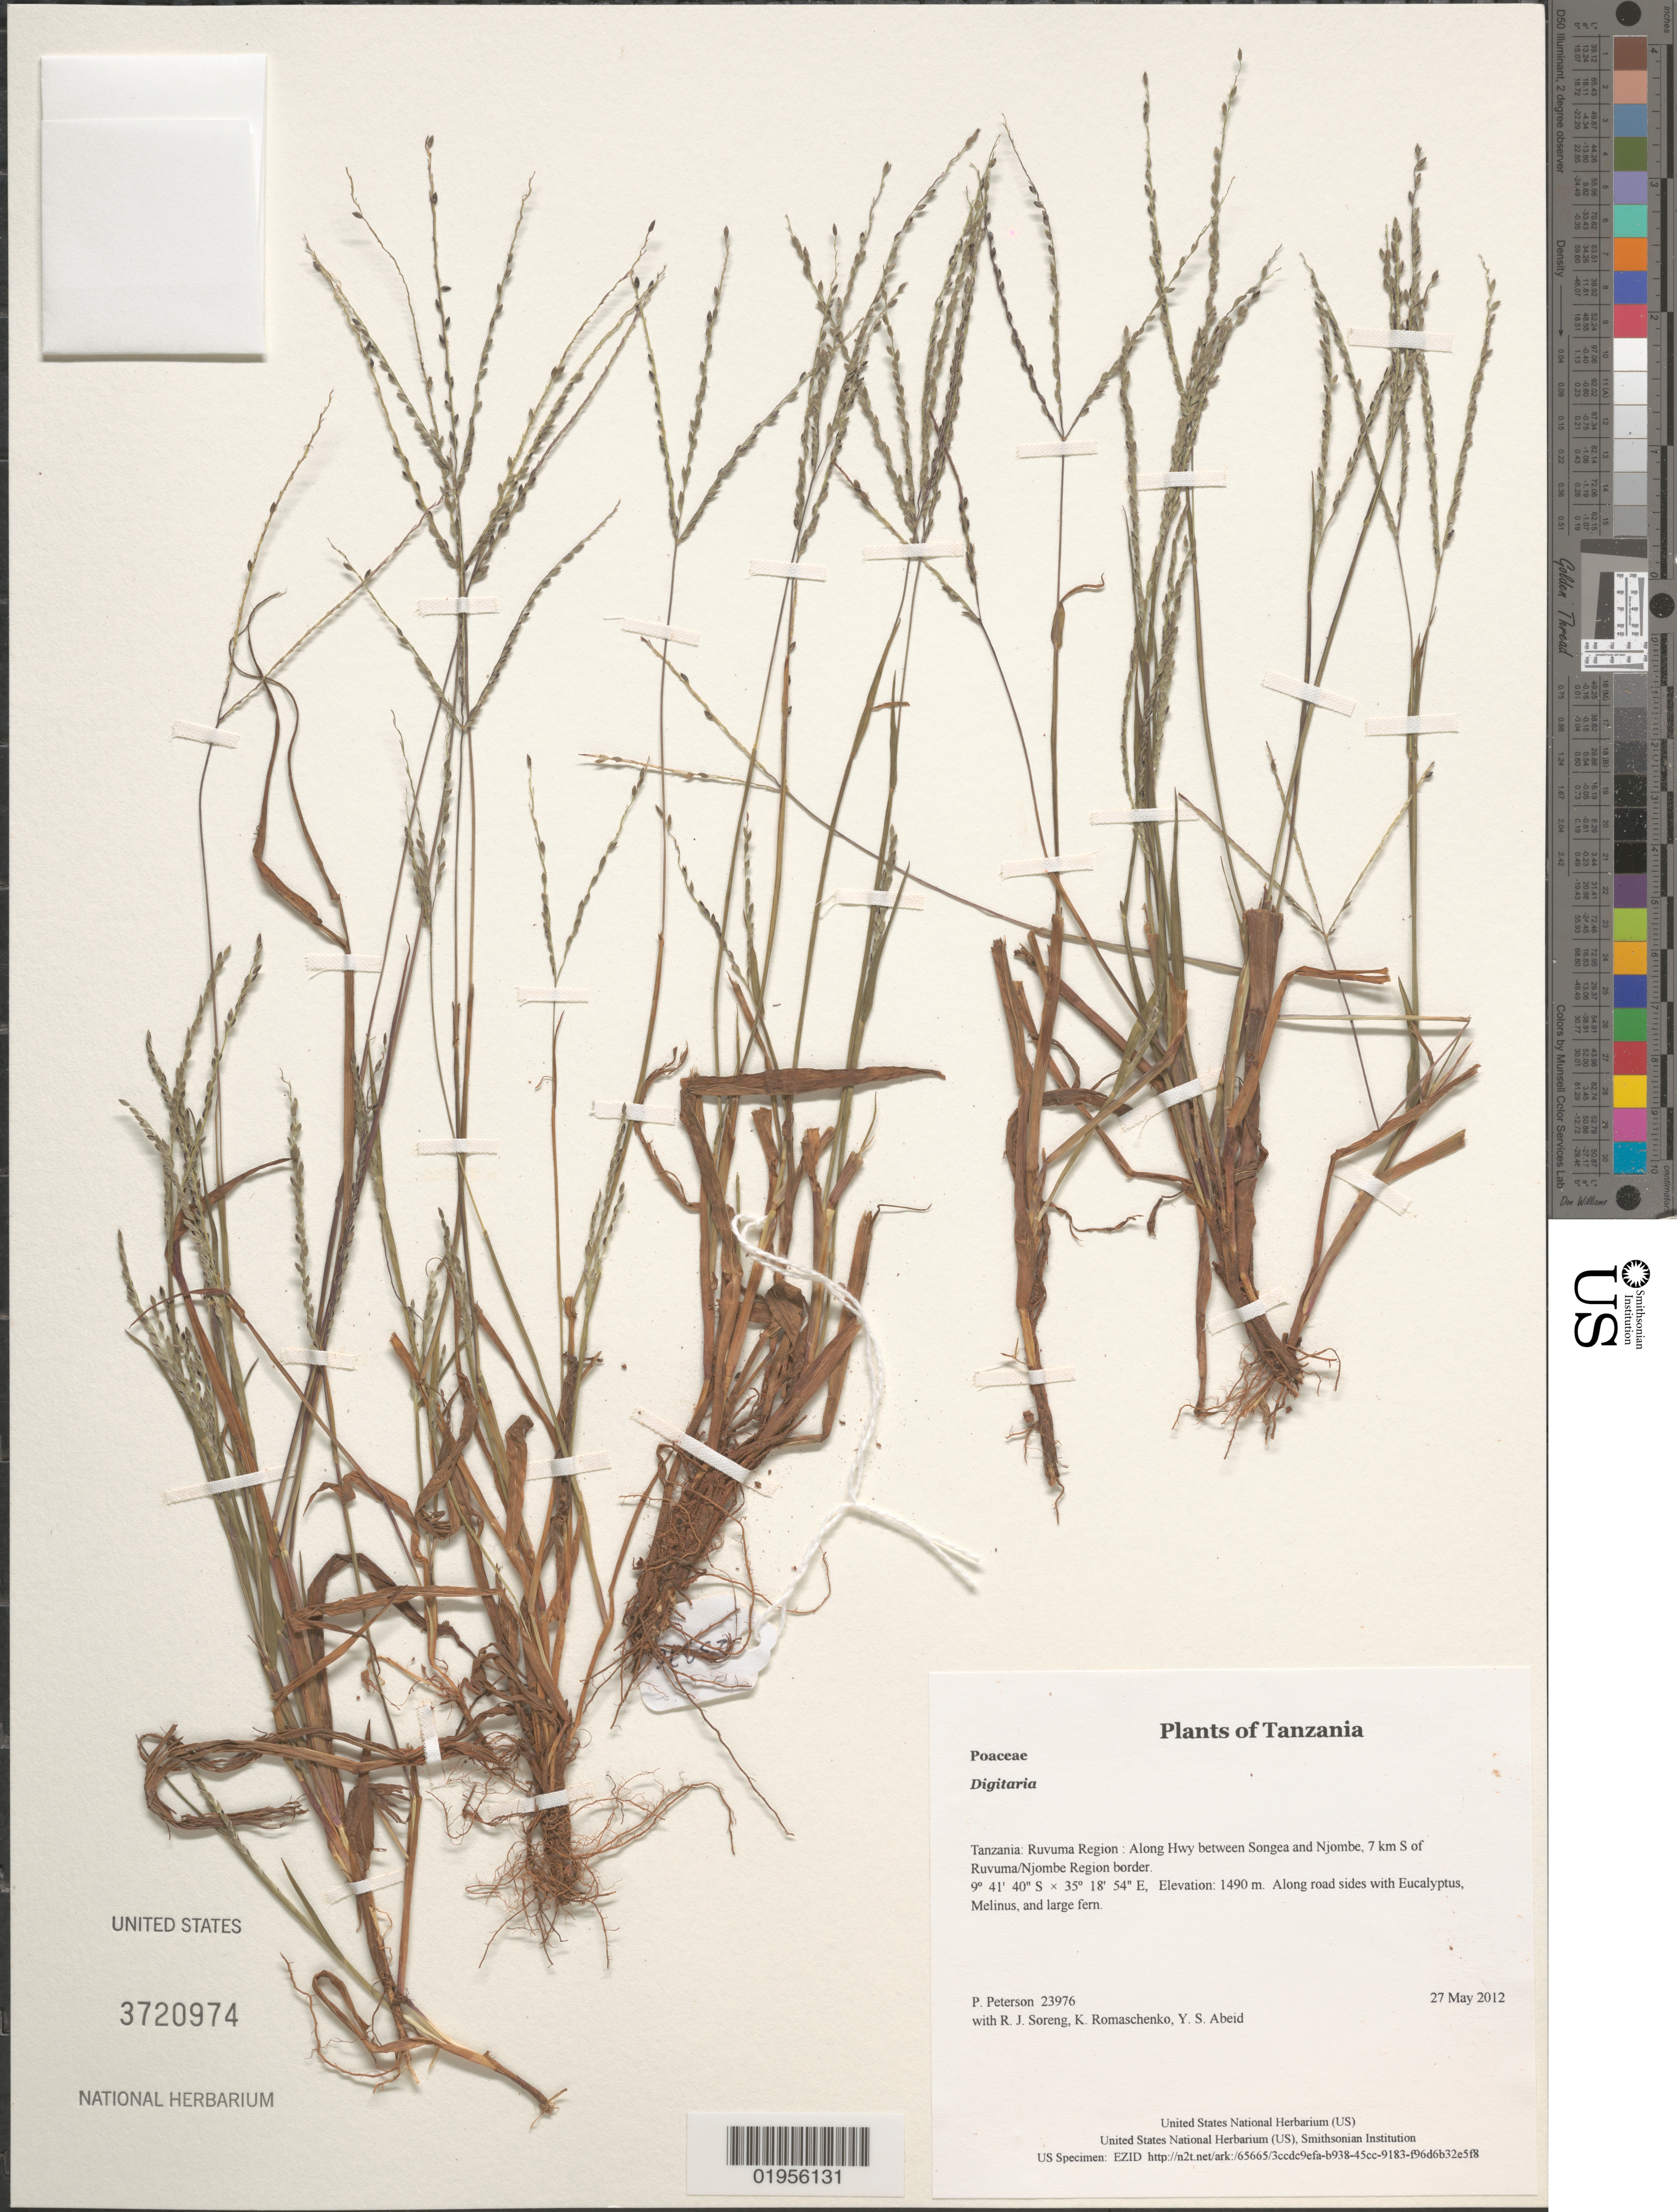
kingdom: Plantae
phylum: Tracheophyta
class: Liliopsida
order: Poales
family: Poaceae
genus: Digitaria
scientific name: Digitaria sp.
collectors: P. M. Peterson, R. J. Soreng, K. Romaschenko & Y. Abeid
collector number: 23976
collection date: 2012-05-27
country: Tanzania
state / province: Ruvuma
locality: Along Hwy between Songea and Njombe, 7 km S of Ruvuma/Njombe Region border.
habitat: Along road sides with Eucalyptus, Melinus, and large fern.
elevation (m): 1490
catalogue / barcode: US 3720974